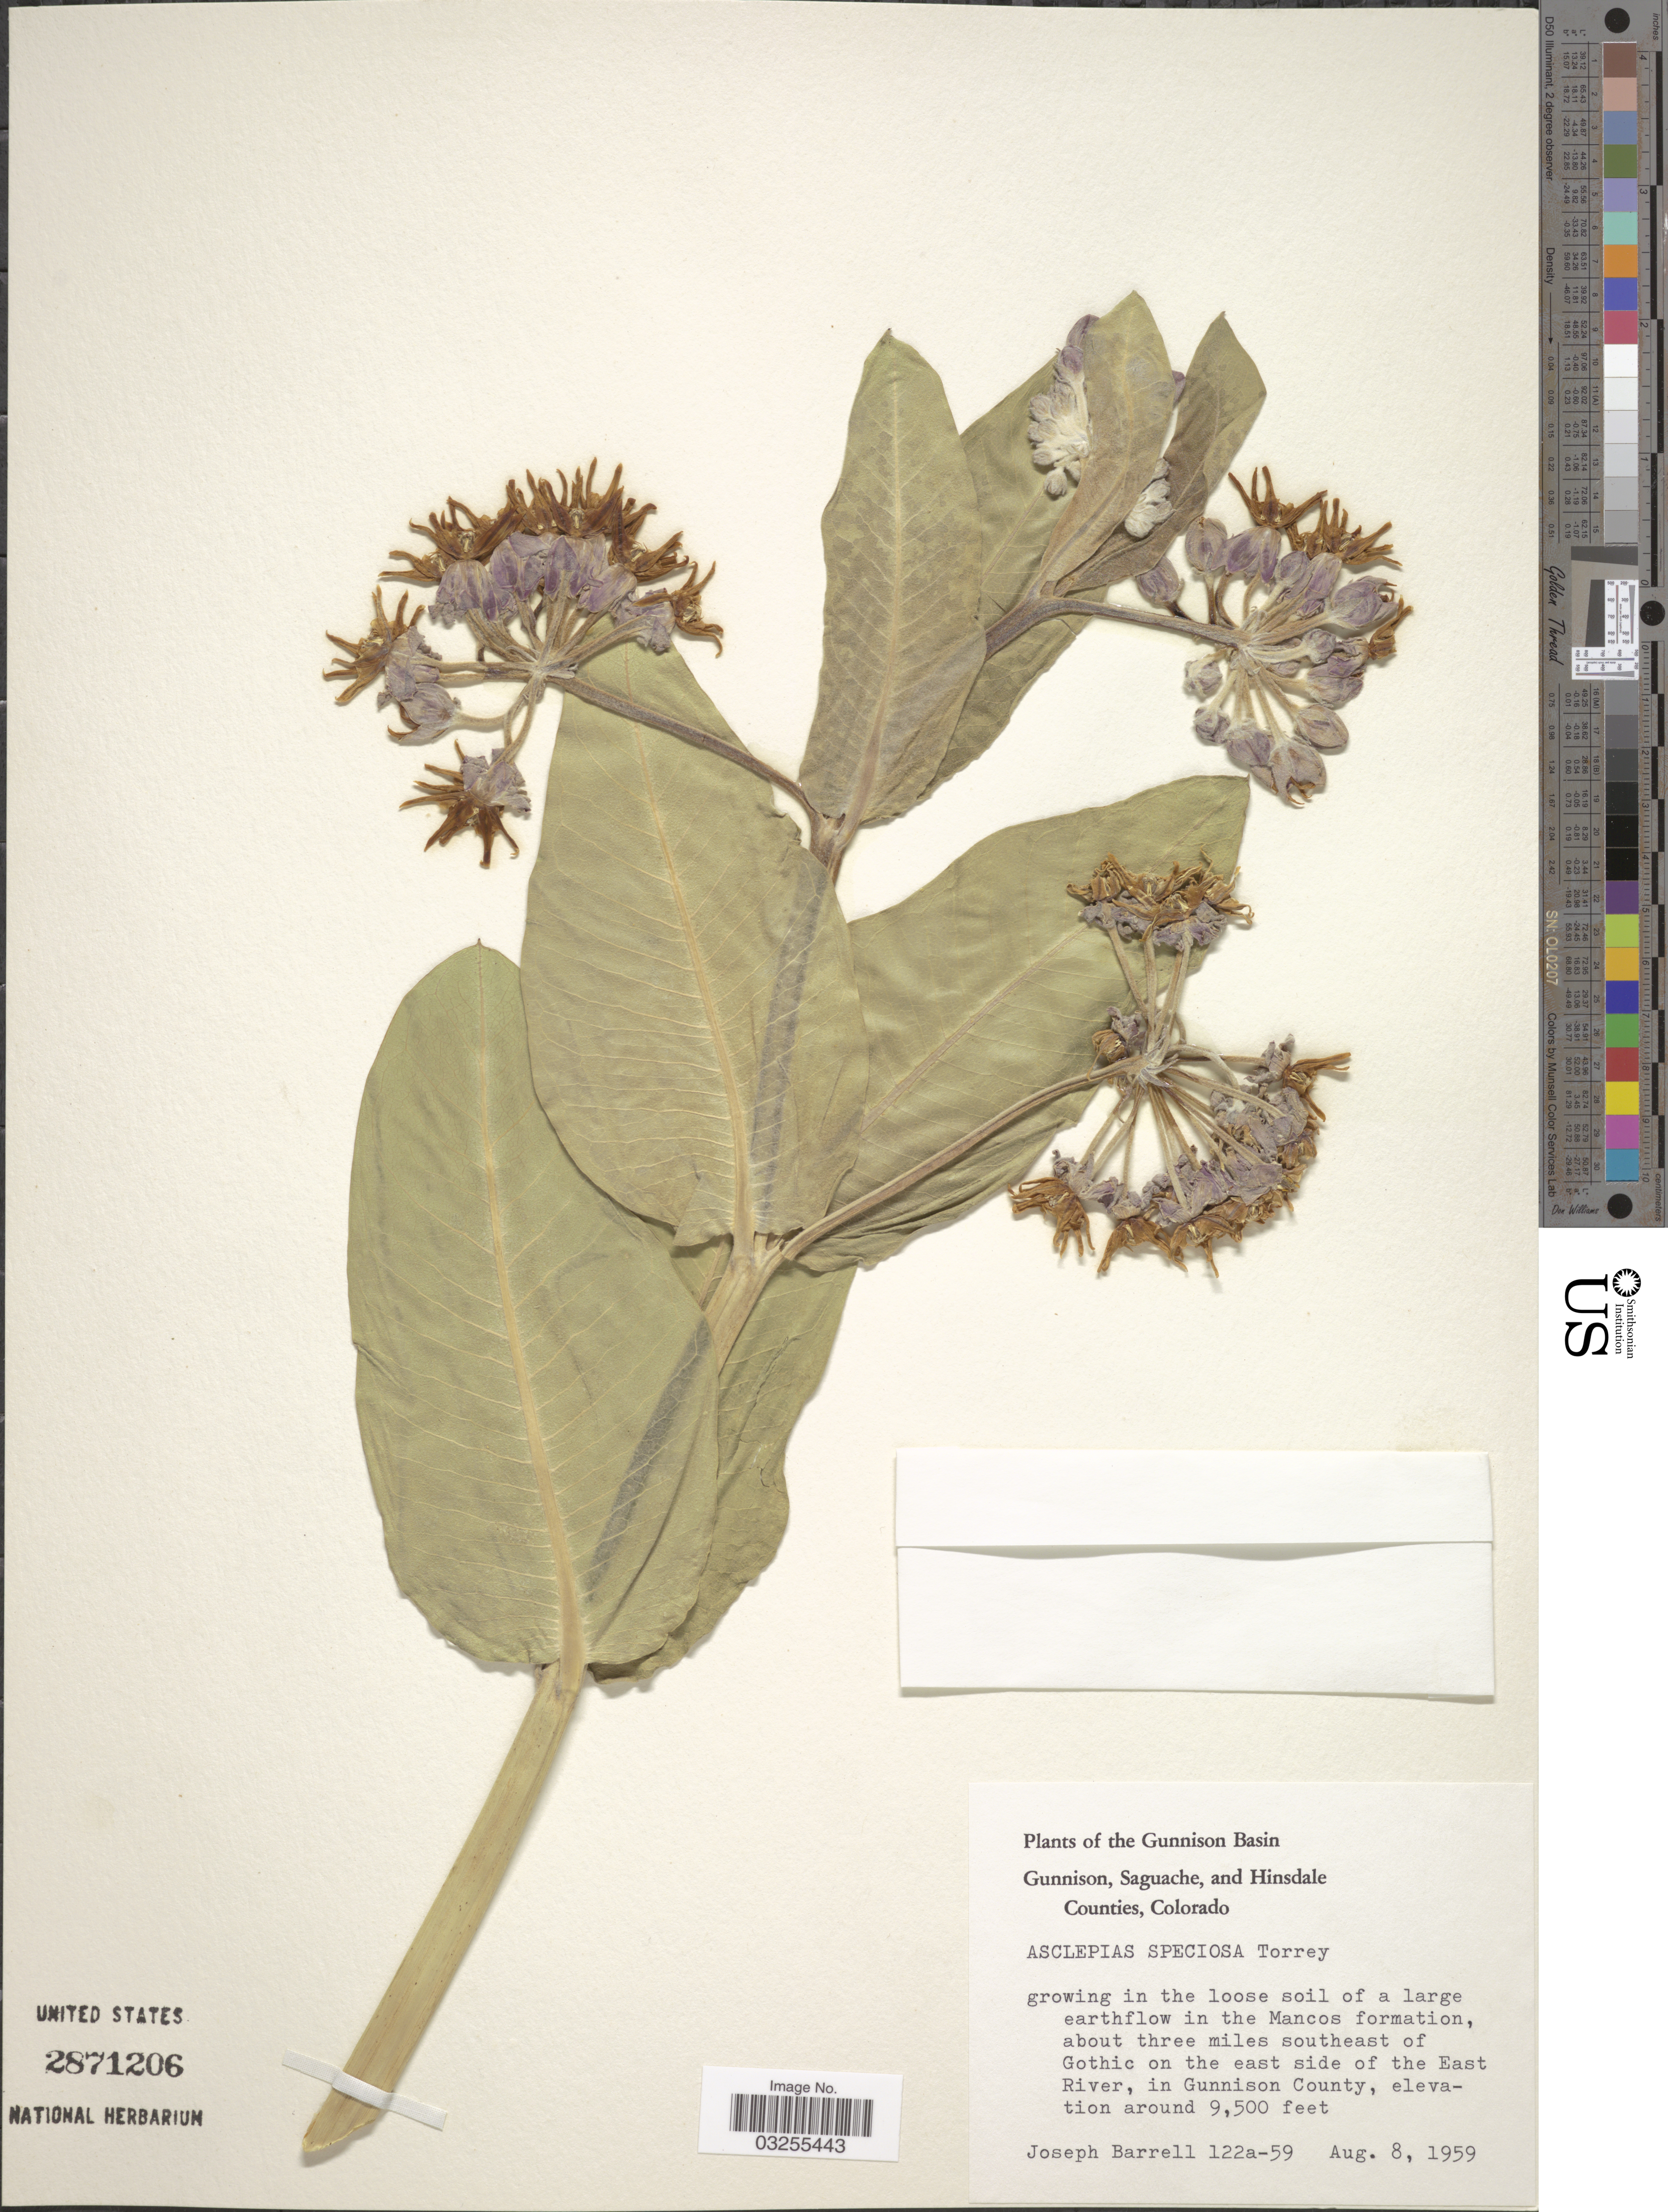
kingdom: Plantae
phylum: Tracheophyta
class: Magnoliopsida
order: Gentianales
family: Apocynaceae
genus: Asclepias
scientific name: Asclepias speciosa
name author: Torr.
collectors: J. Barrell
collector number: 122a-59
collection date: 1959-08-08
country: United States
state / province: Colorado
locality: The Gunnison Basin, growing in the loose soil of a large earthflow in the Mancos formation, about three miles southeast of Gothic on the east side of the East River, in Gunnison County.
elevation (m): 2896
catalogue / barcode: US 2871206